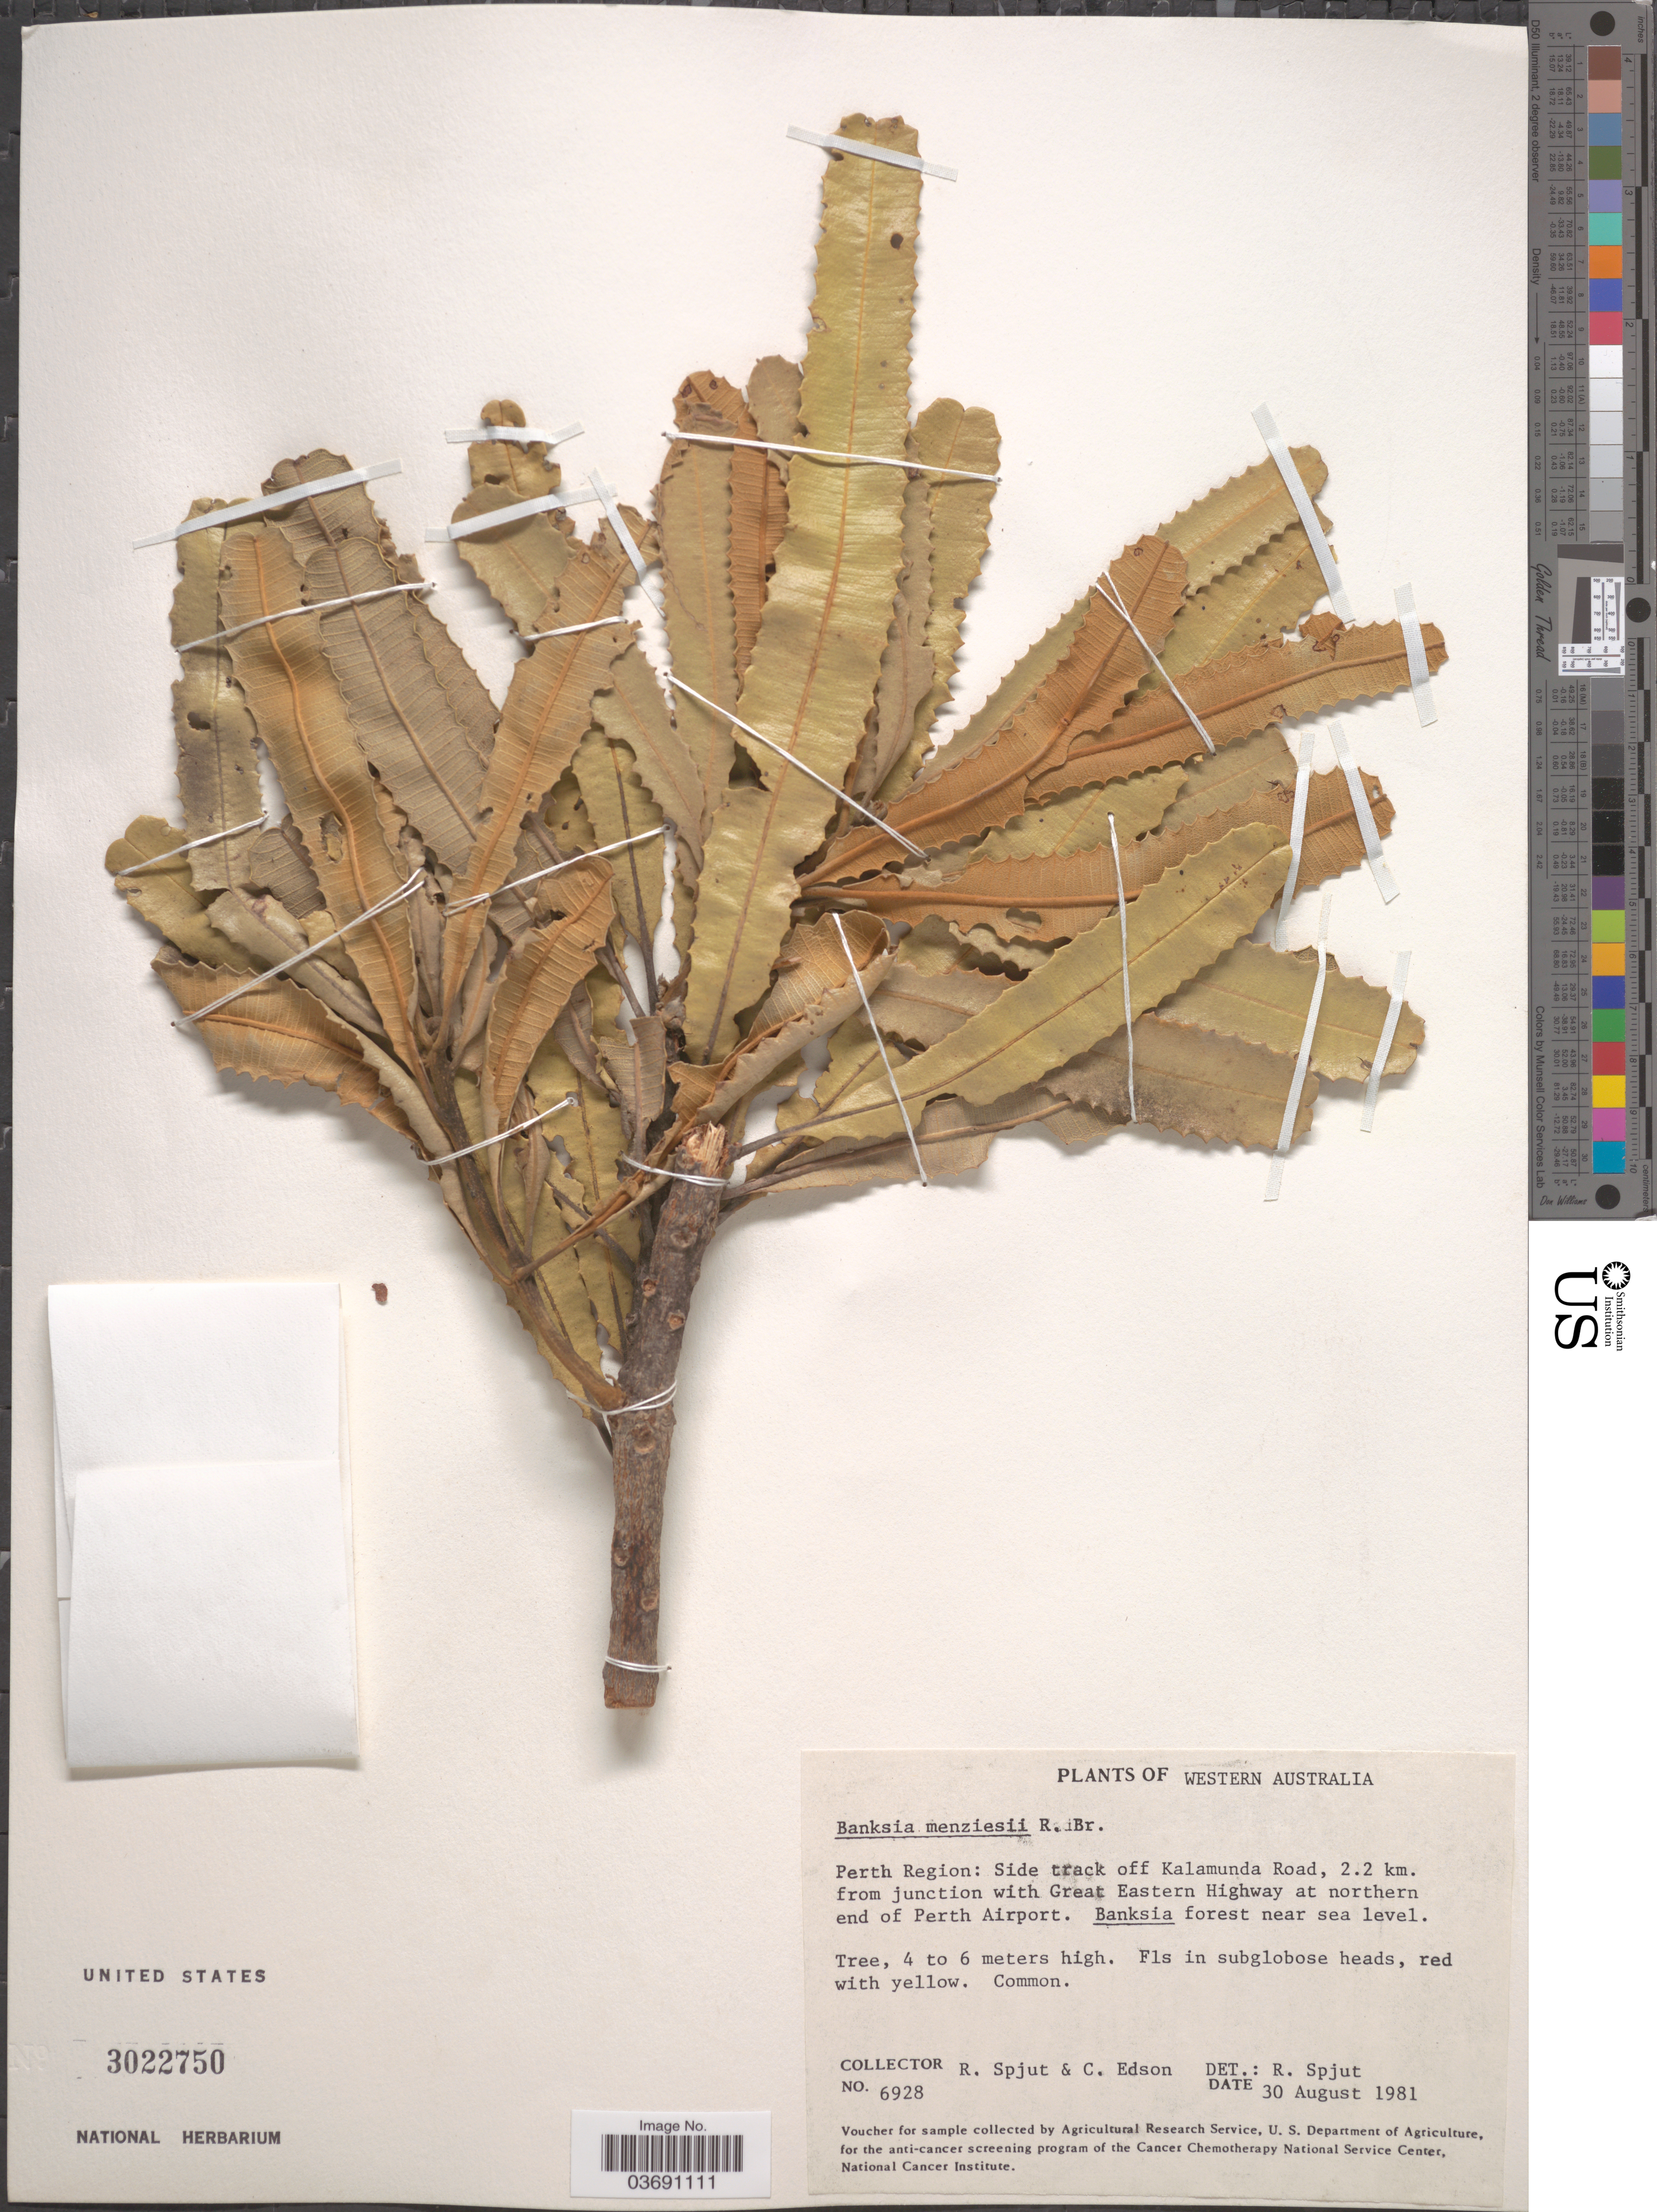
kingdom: Plantae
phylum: Tracheophyta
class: Magnoliopsida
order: Proteales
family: Proteaceae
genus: Banksia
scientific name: Banksia menziesii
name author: R. Br.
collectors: R. Spjut & C. Edson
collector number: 6928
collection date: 1981-08-30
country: Australia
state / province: Western Australia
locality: Perth Region: Side track off Kalamunda Road, 2.2 km. from junction with Great Eastern Highway at northern end of Perth Airport. Banksia forest near sea level.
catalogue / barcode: US 3022750